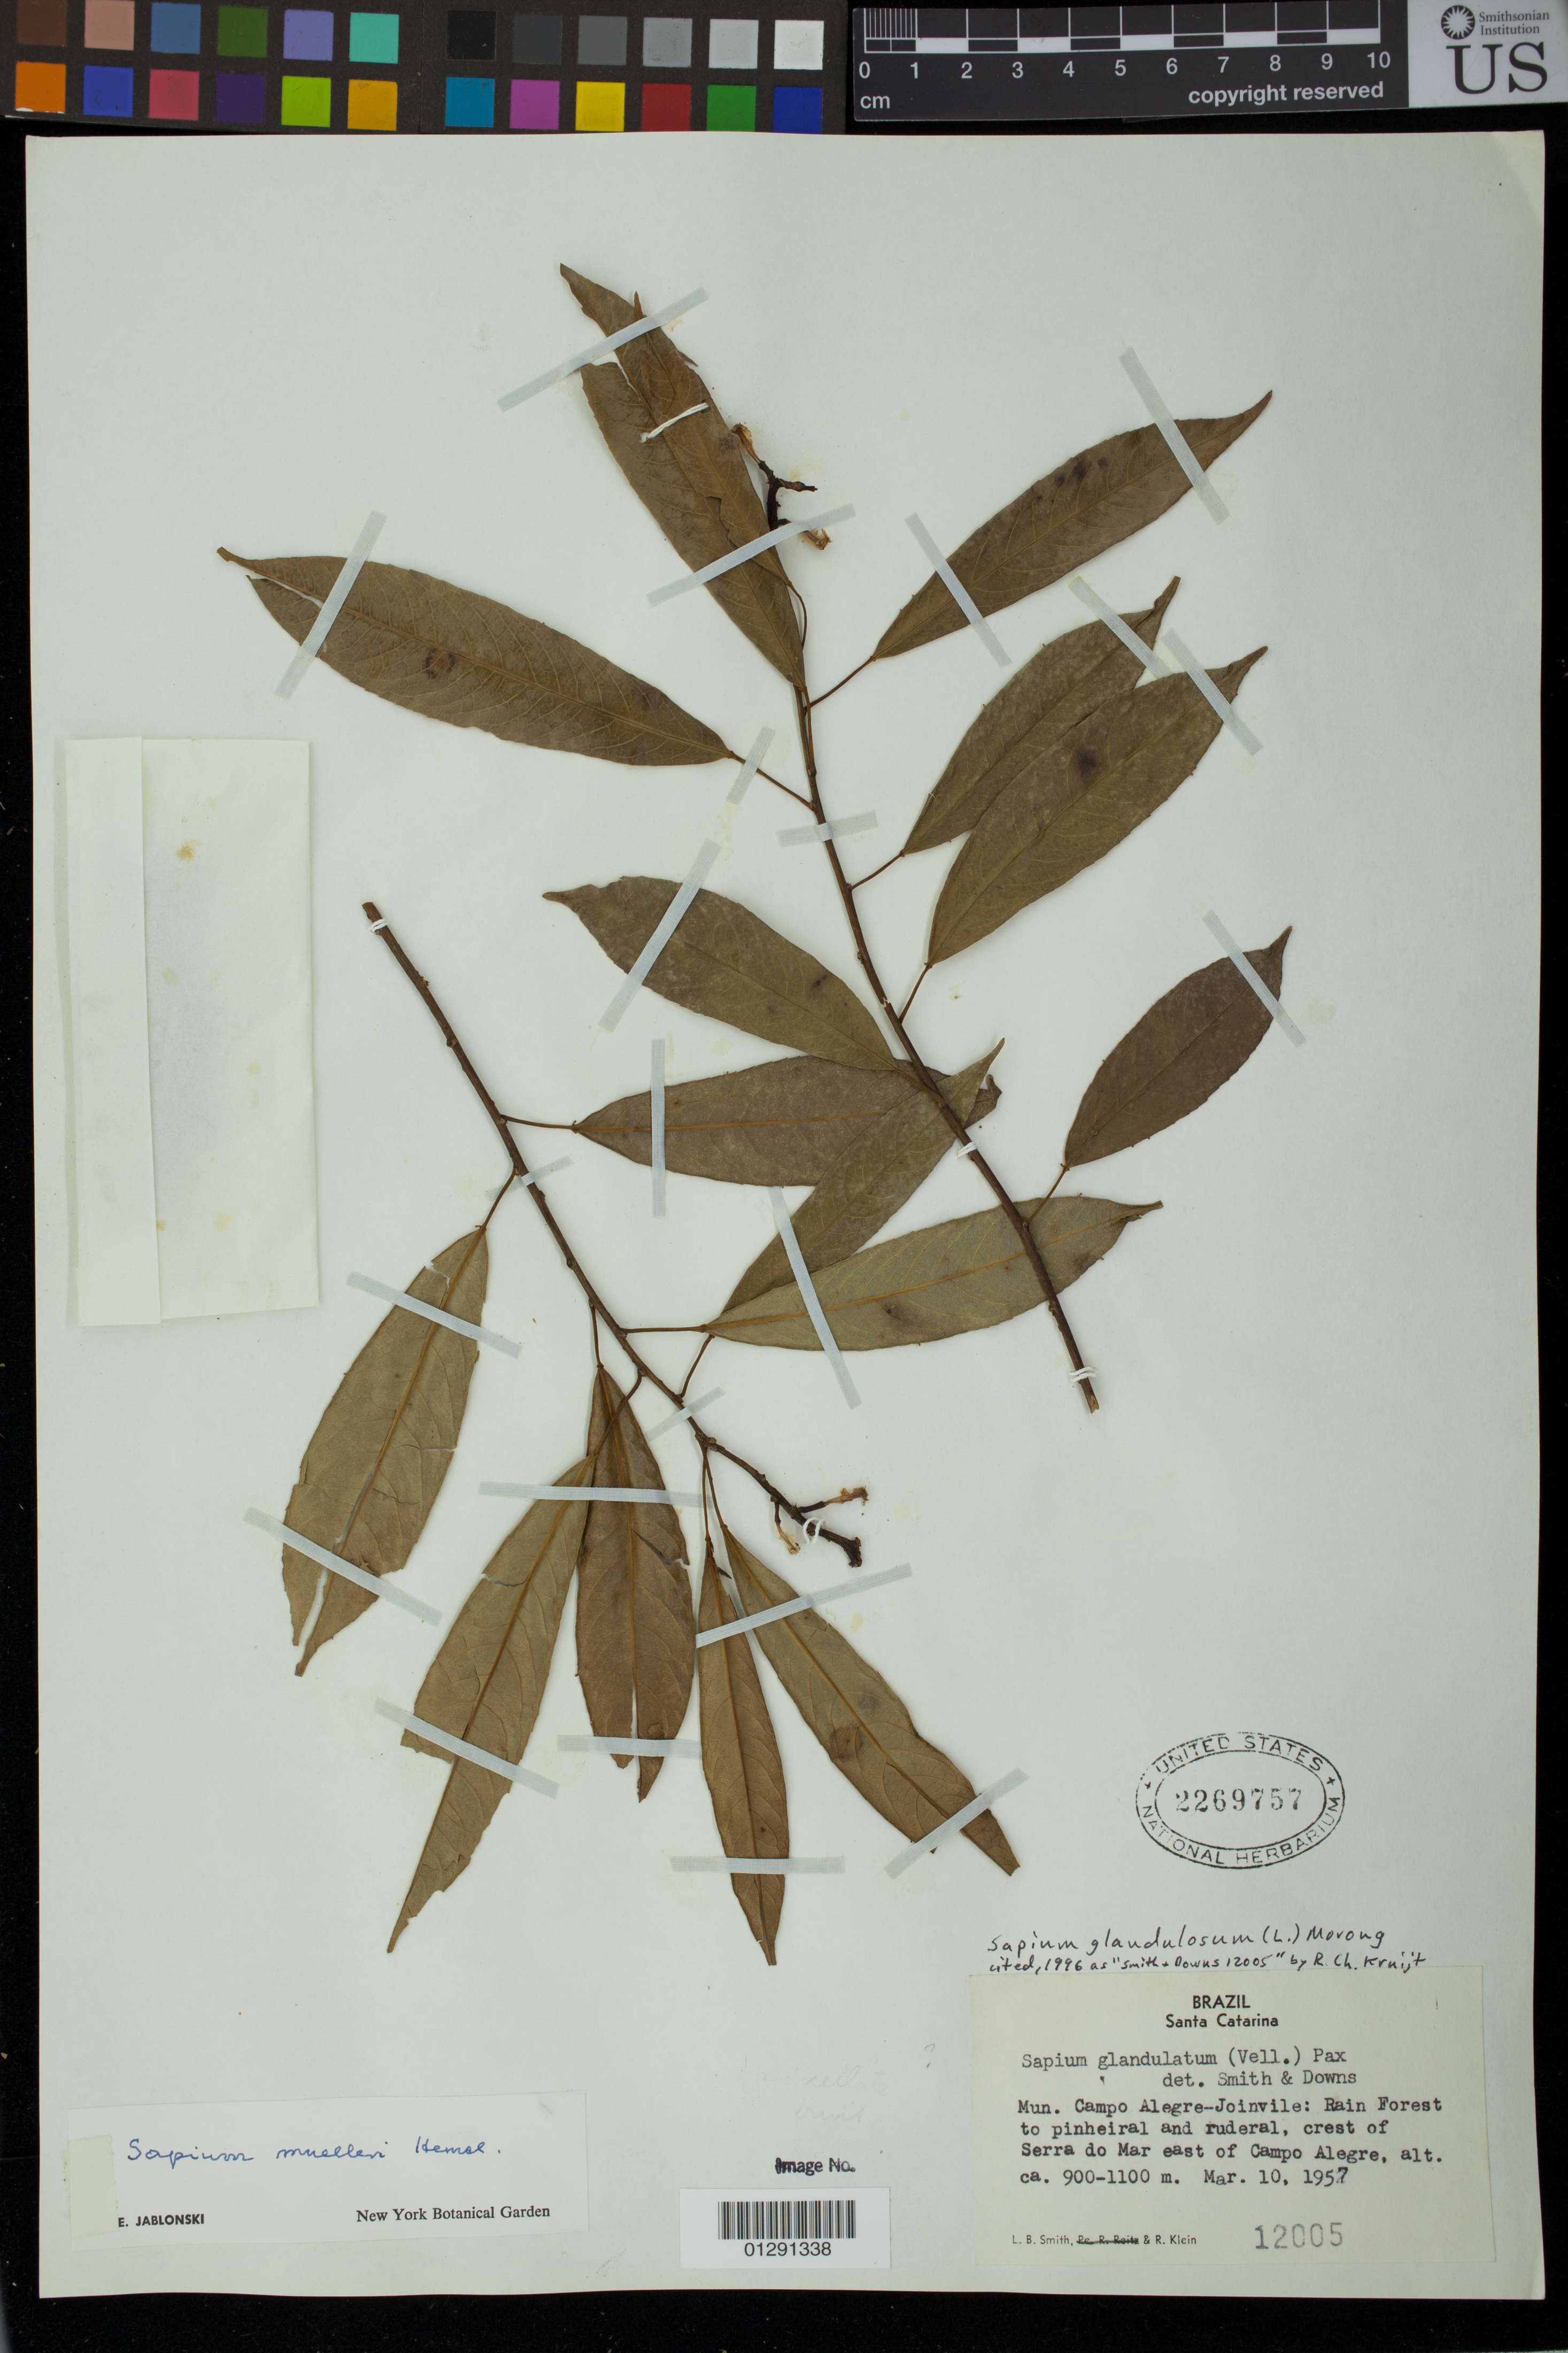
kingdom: Plantae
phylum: Tracheophyta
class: Magnoliopsida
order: Malpighiales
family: Euphorbiaceae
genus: Sapium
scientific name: Sapium glandulatum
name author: (Vell.) Pax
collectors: L. Smith & R. M. Klein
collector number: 12005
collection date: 1957-03-10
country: Brazil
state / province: Santa Catarina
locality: Mun. Campo Alegre-Joinvile:Rain forest to pinheiral and ruderal, crest of Serra do Mar east of Campo Alegre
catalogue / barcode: US 2269757